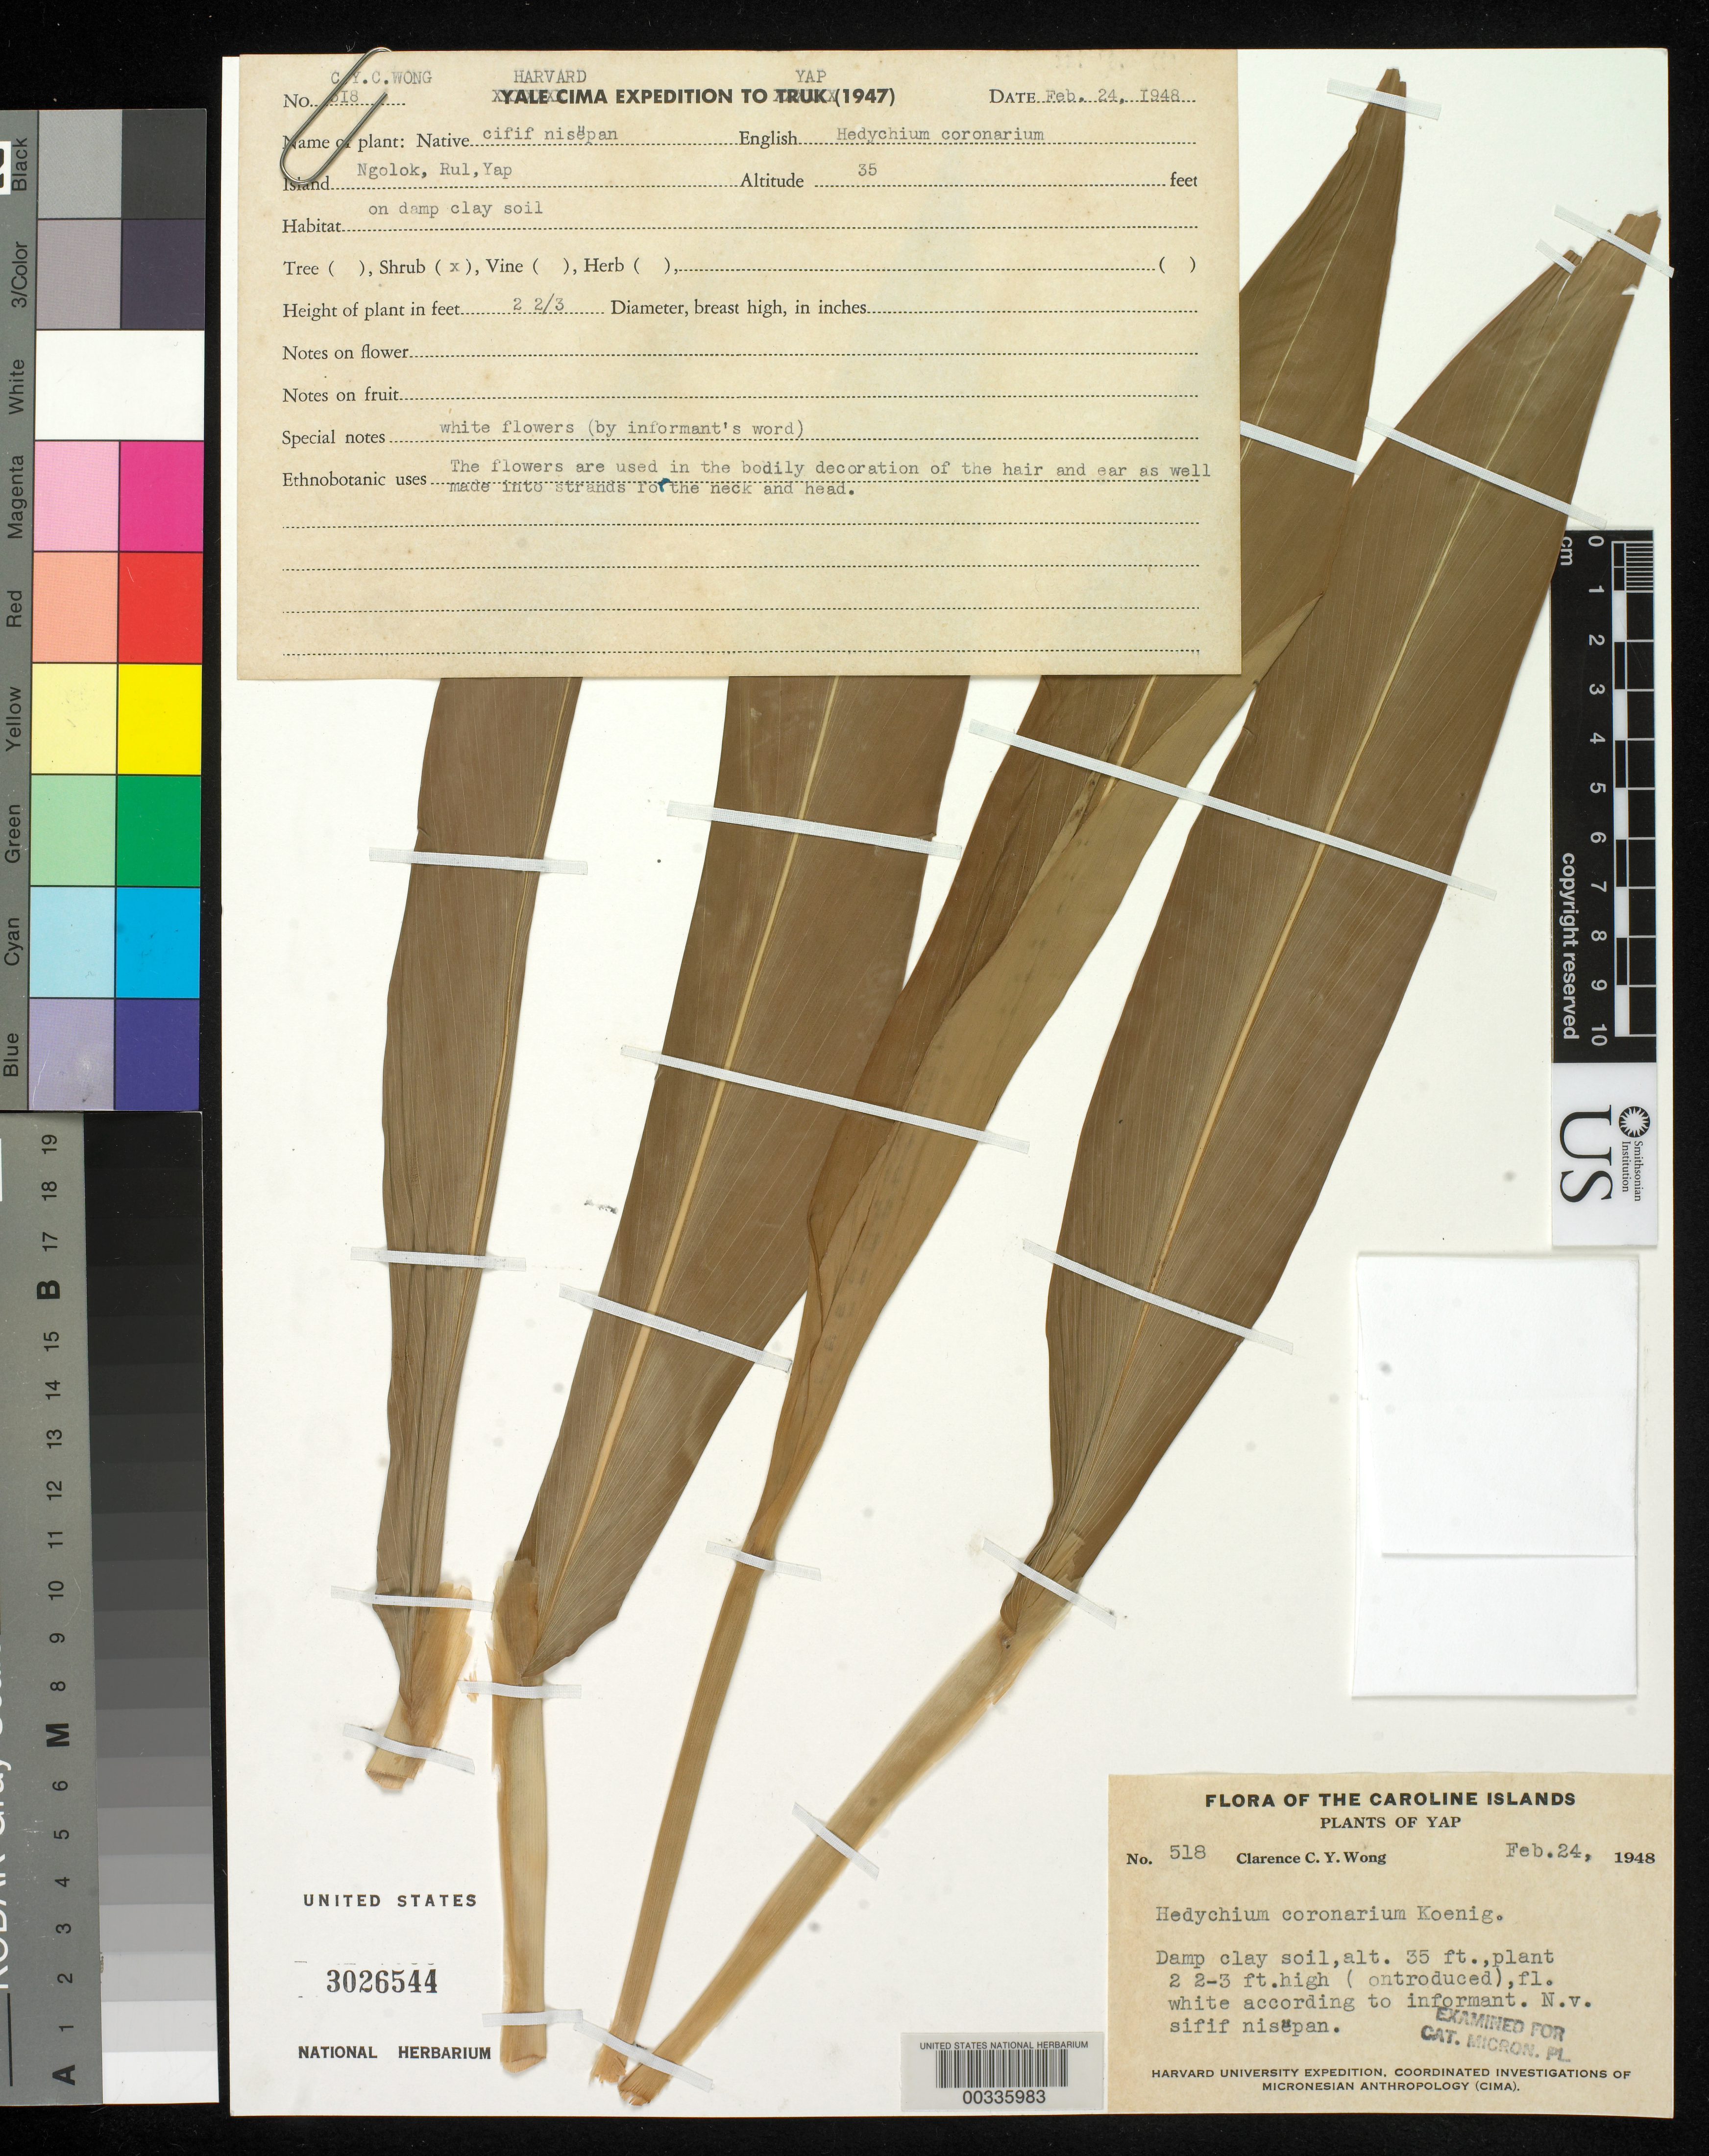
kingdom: Plantae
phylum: Tracheophyta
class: Liliopsida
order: Zingiberales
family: Zingiberaceae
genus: Hedychium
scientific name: Hedychium coronarium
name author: J. Koenig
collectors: C. Wong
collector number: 518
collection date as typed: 24 Feb 1948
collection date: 1948-02-24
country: Micronesia, Federated States of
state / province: Yap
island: Yap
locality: Ngolok, Rul, Yap Island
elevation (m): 11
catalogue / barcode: US 3026544